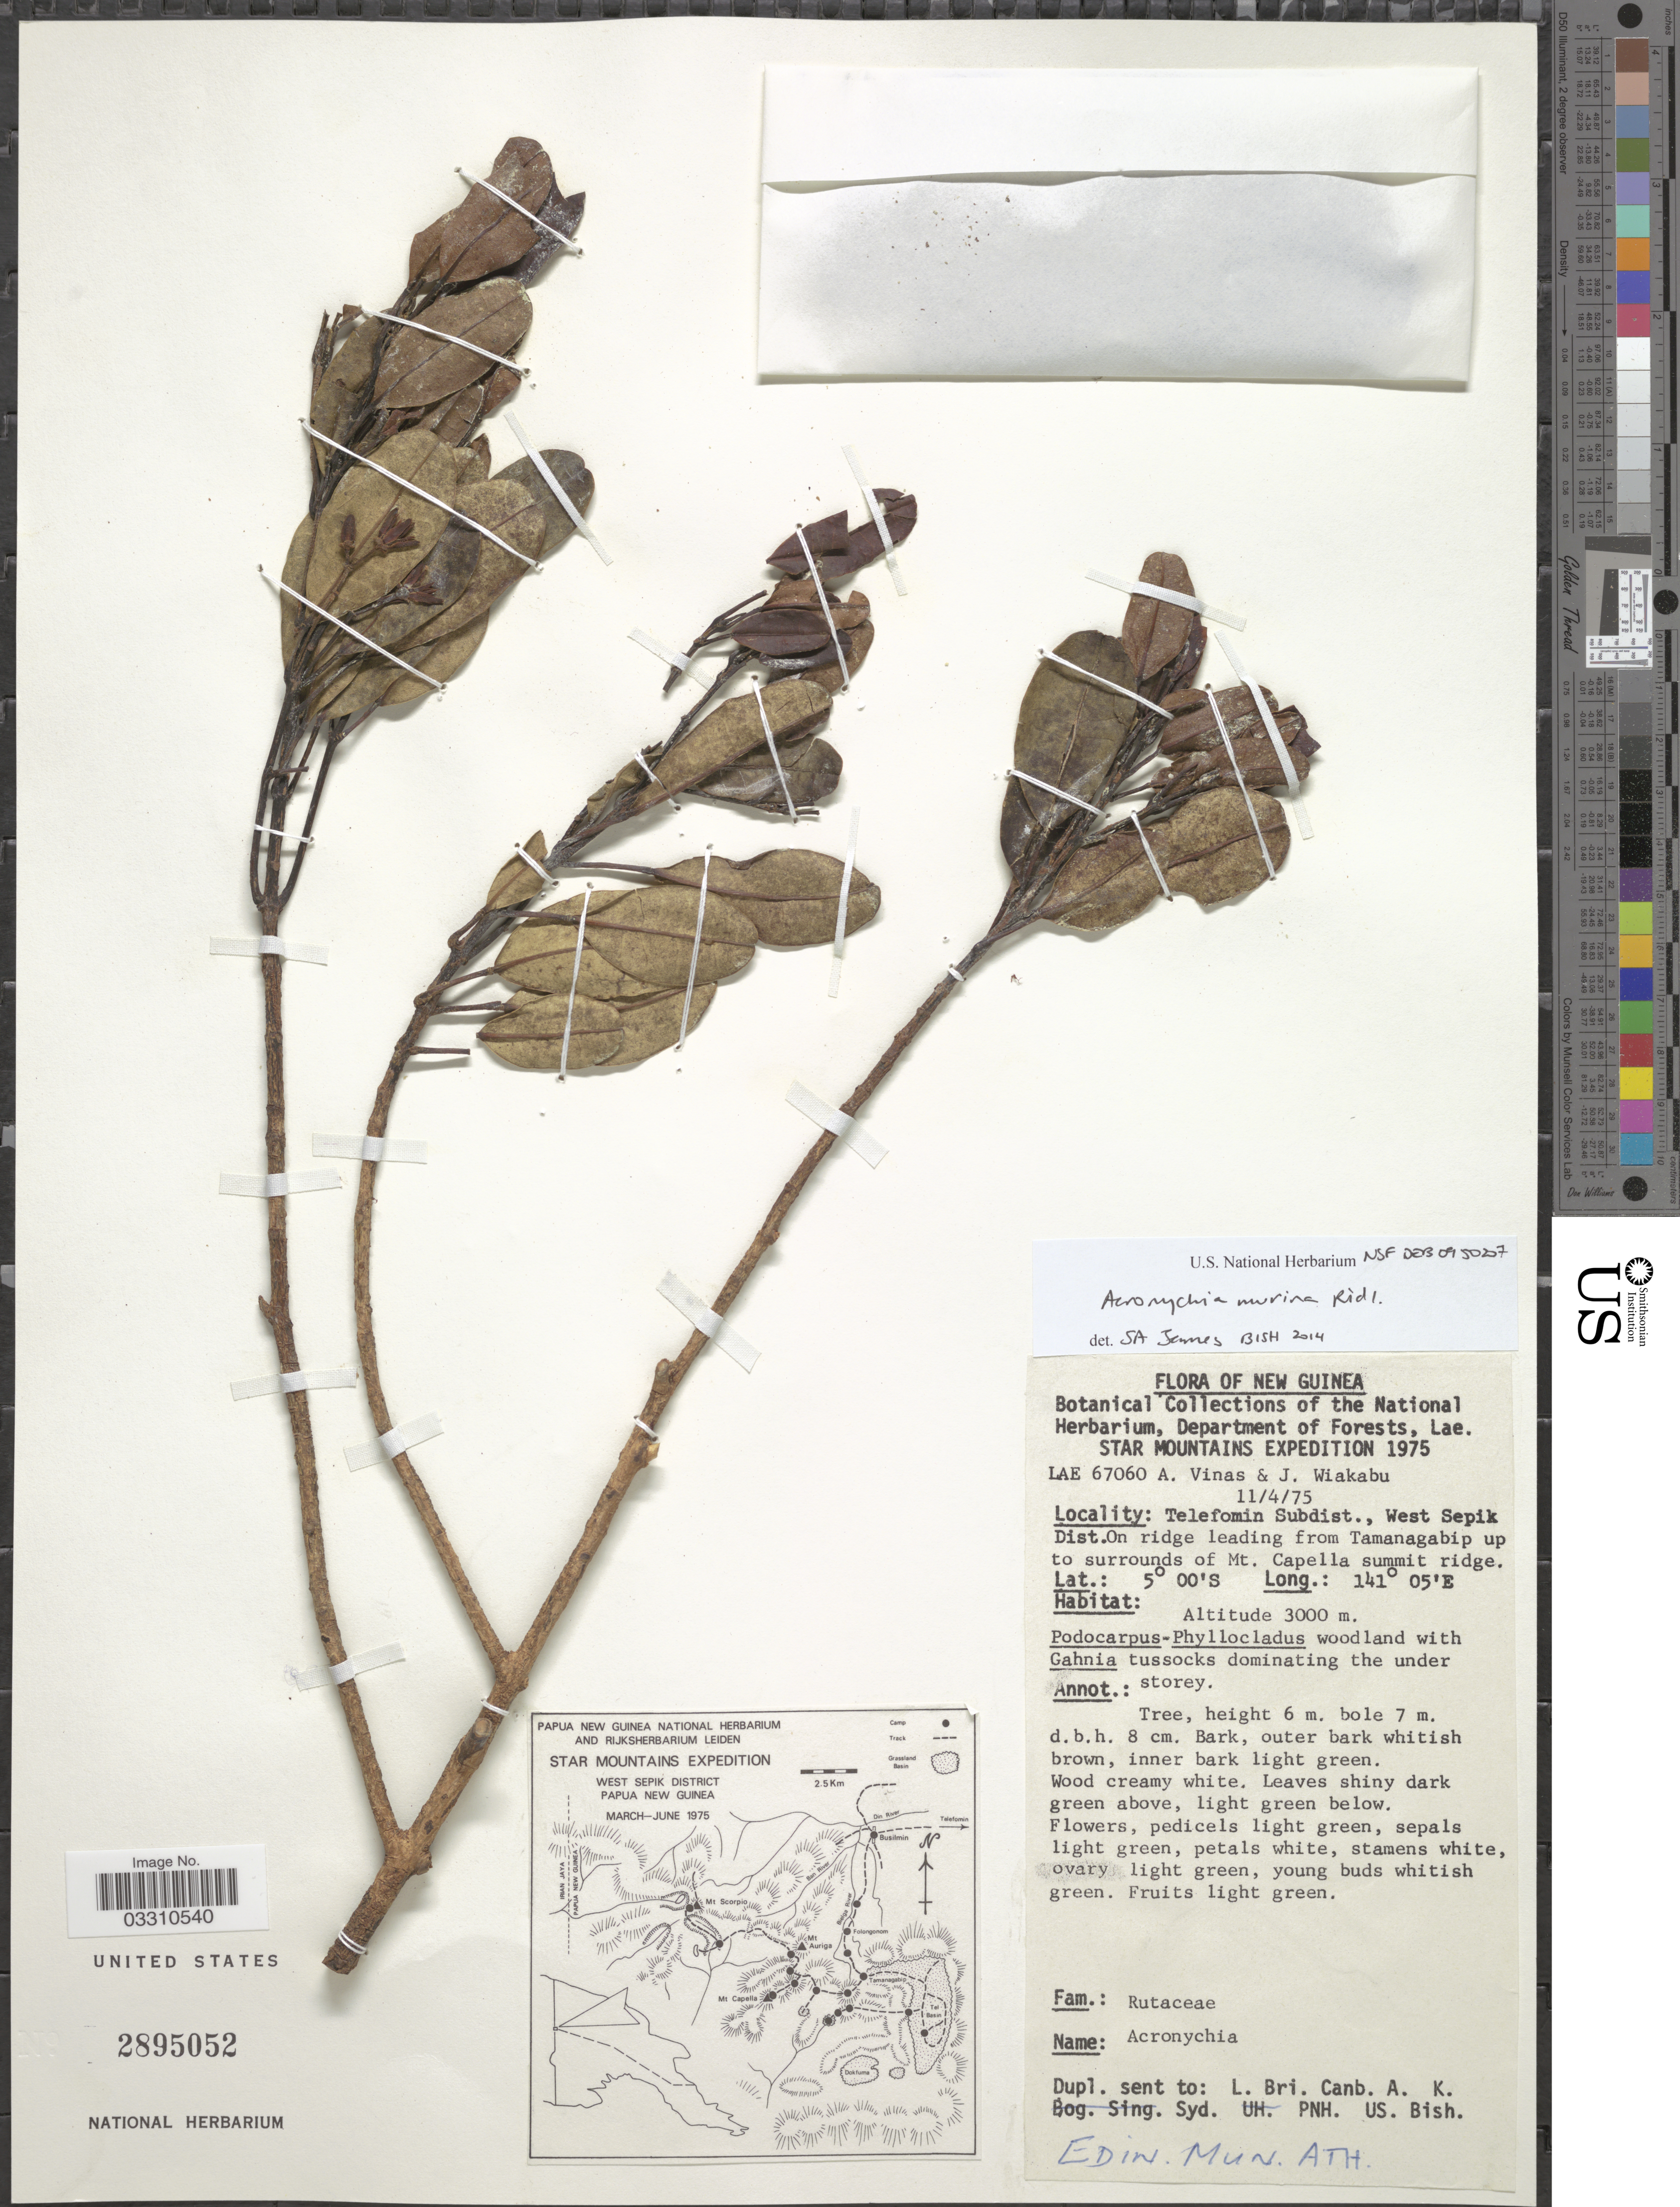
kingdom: Plantae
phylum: Tracheophyta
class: Magnoliopsida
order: Sapindales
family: Rutaceae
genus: Acronychia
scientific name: Acronychia murina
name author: Ridl.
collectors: A. Vinas & J. Wiakabu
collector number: LAE67060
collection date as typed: Transcribed d/m/y: 11/4/75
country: Papua New Guinea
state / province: Sandaun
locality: New Guinea, Telefomin Subdist., West Sepik Dist. On ridge leading from Tamanagabip up to surrounds of Mt. Capella summit ridge.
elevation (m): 3000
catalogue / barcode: US 2895052